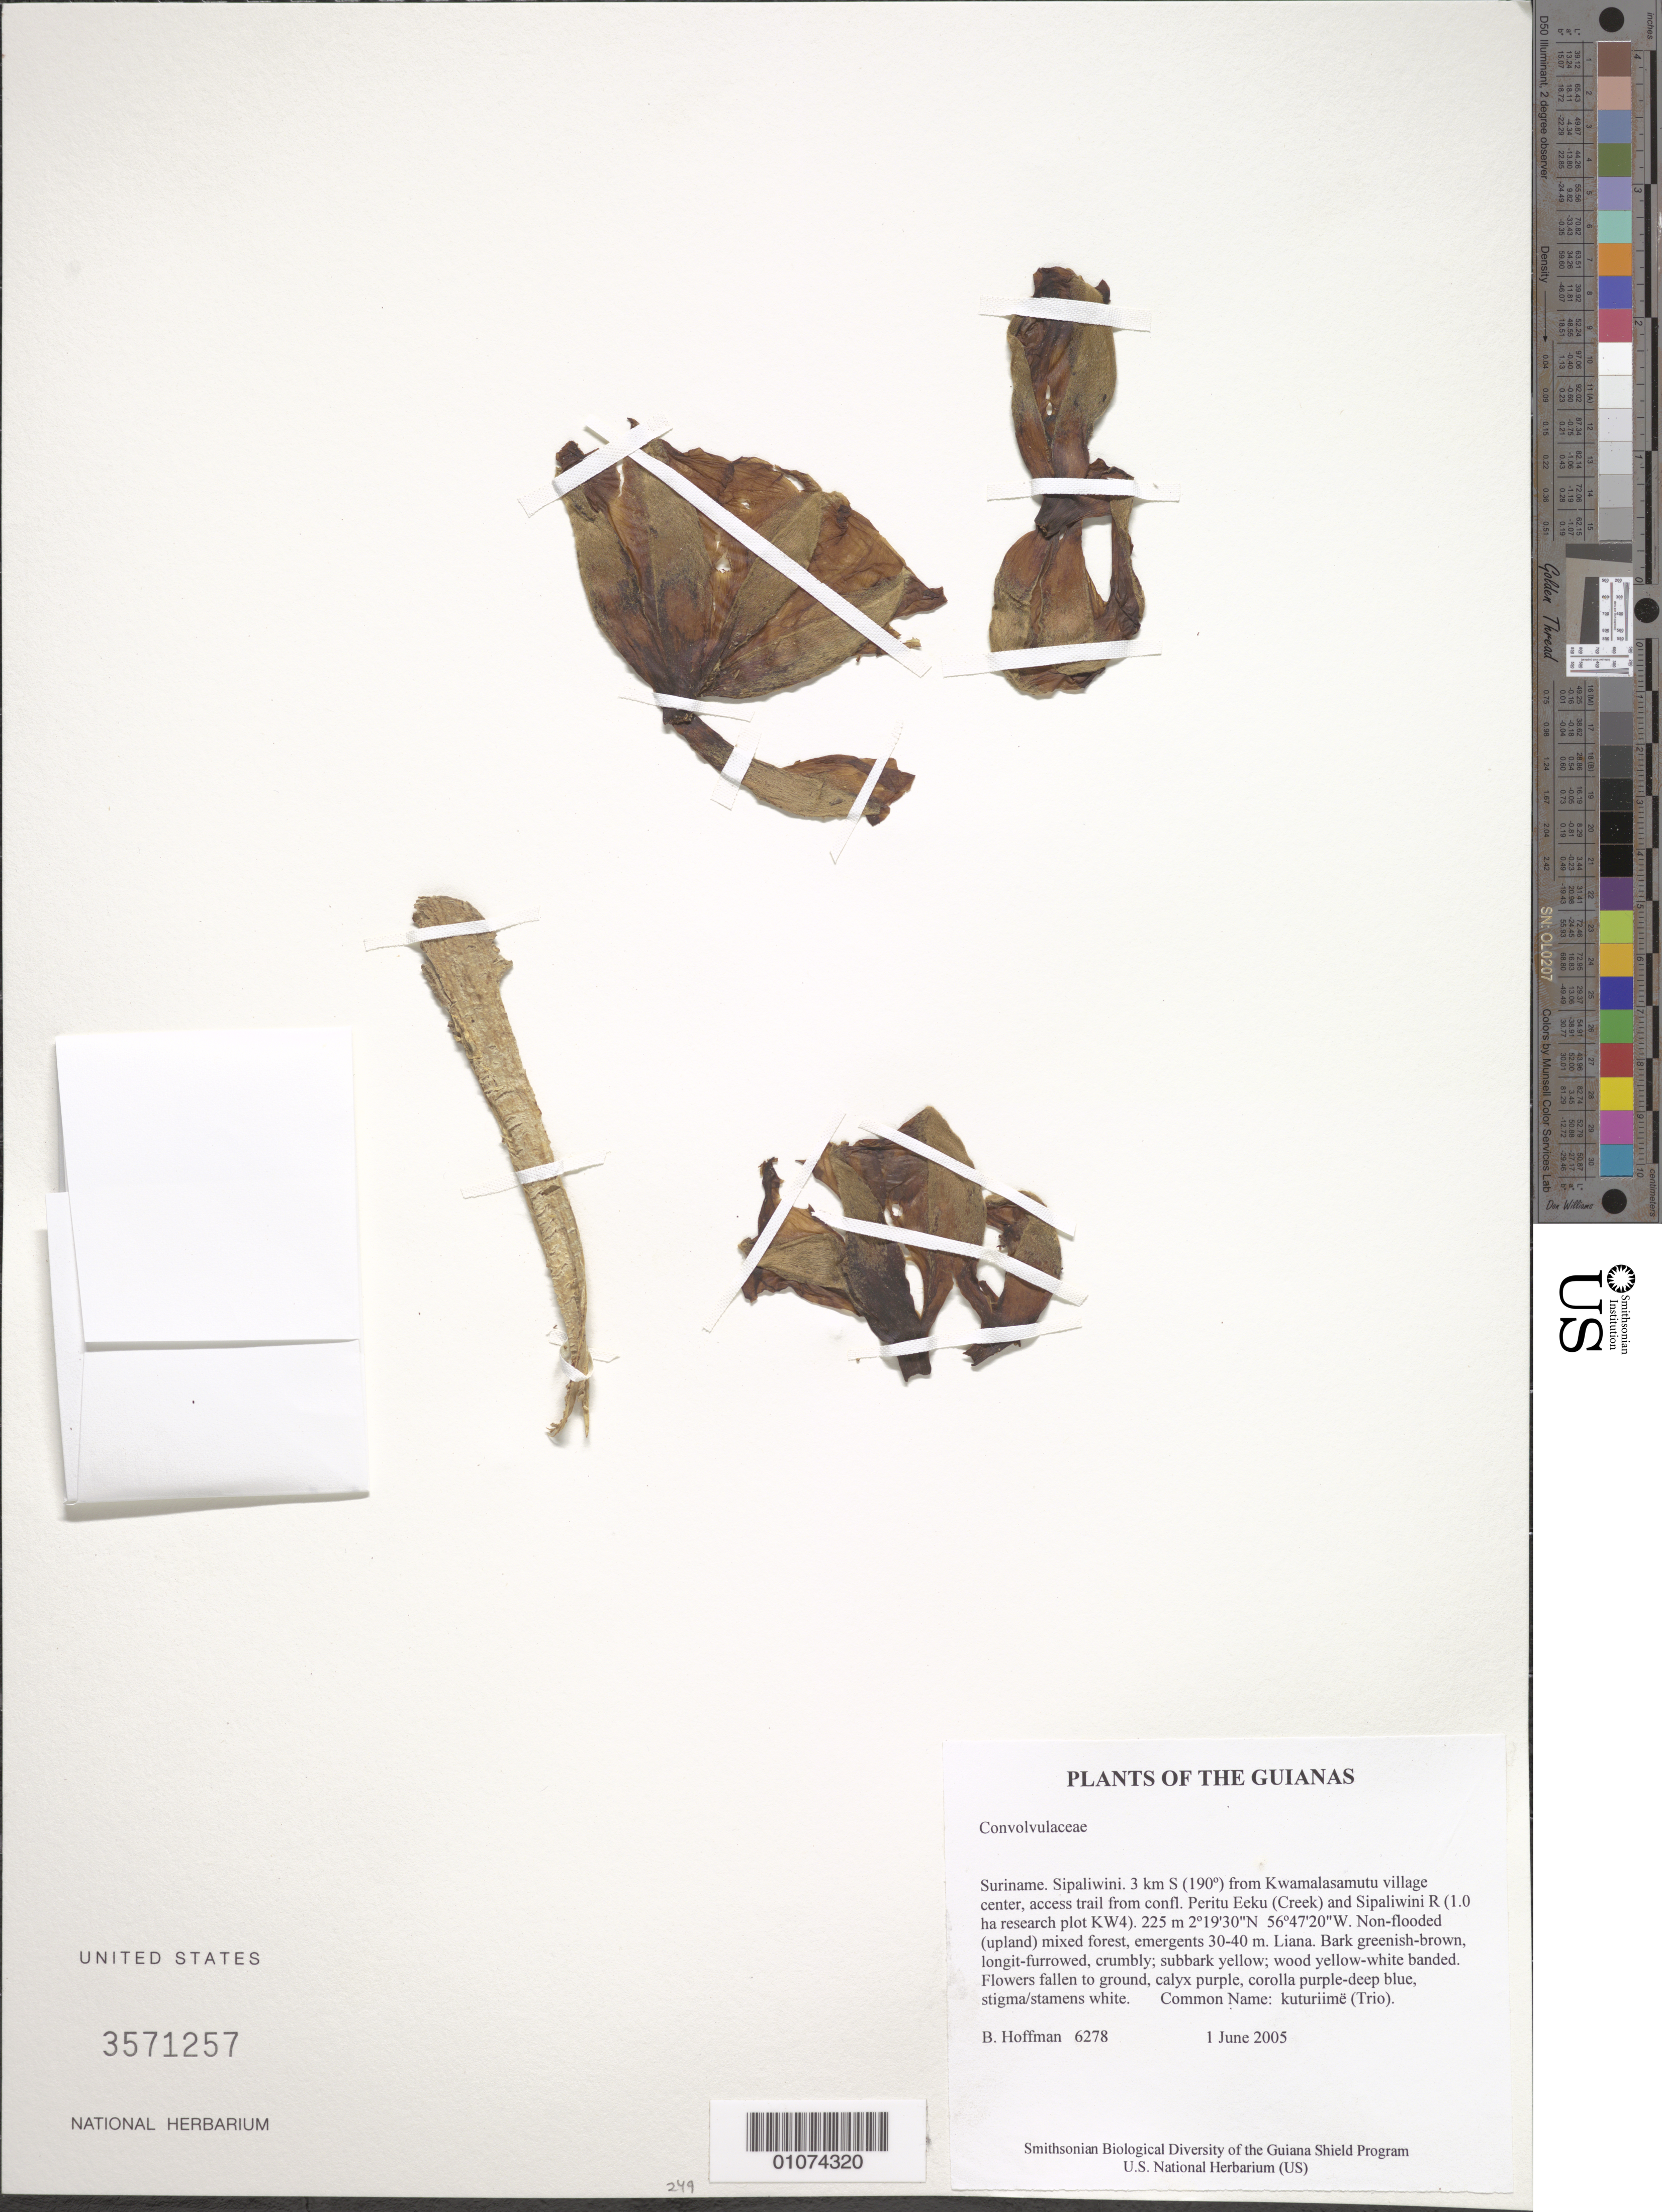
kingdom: Plantae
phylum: Tracheophyta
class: Magnoliopsida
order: Solanales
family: Convolvulaceae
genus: Maripa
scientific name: Maripa violacea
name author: (Aubl.) Ooststr. ex Lanj. & Uittien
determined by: Staples, G. W.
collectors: B. Hoffman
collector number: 6278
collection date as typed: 1 June 2005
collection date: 2005-06-01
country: Suriname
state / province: Sipaliwini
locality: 3 km S (190º) from Kwamalasamutu village center, access trail from confl. Peritu Eeku (Creek) and Sipaliwini R (1.0 ha research plot KW4)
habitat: Non-flooded (upland) mixed forest, emergents 30-40 m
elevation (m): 225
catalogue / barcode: US 3571257